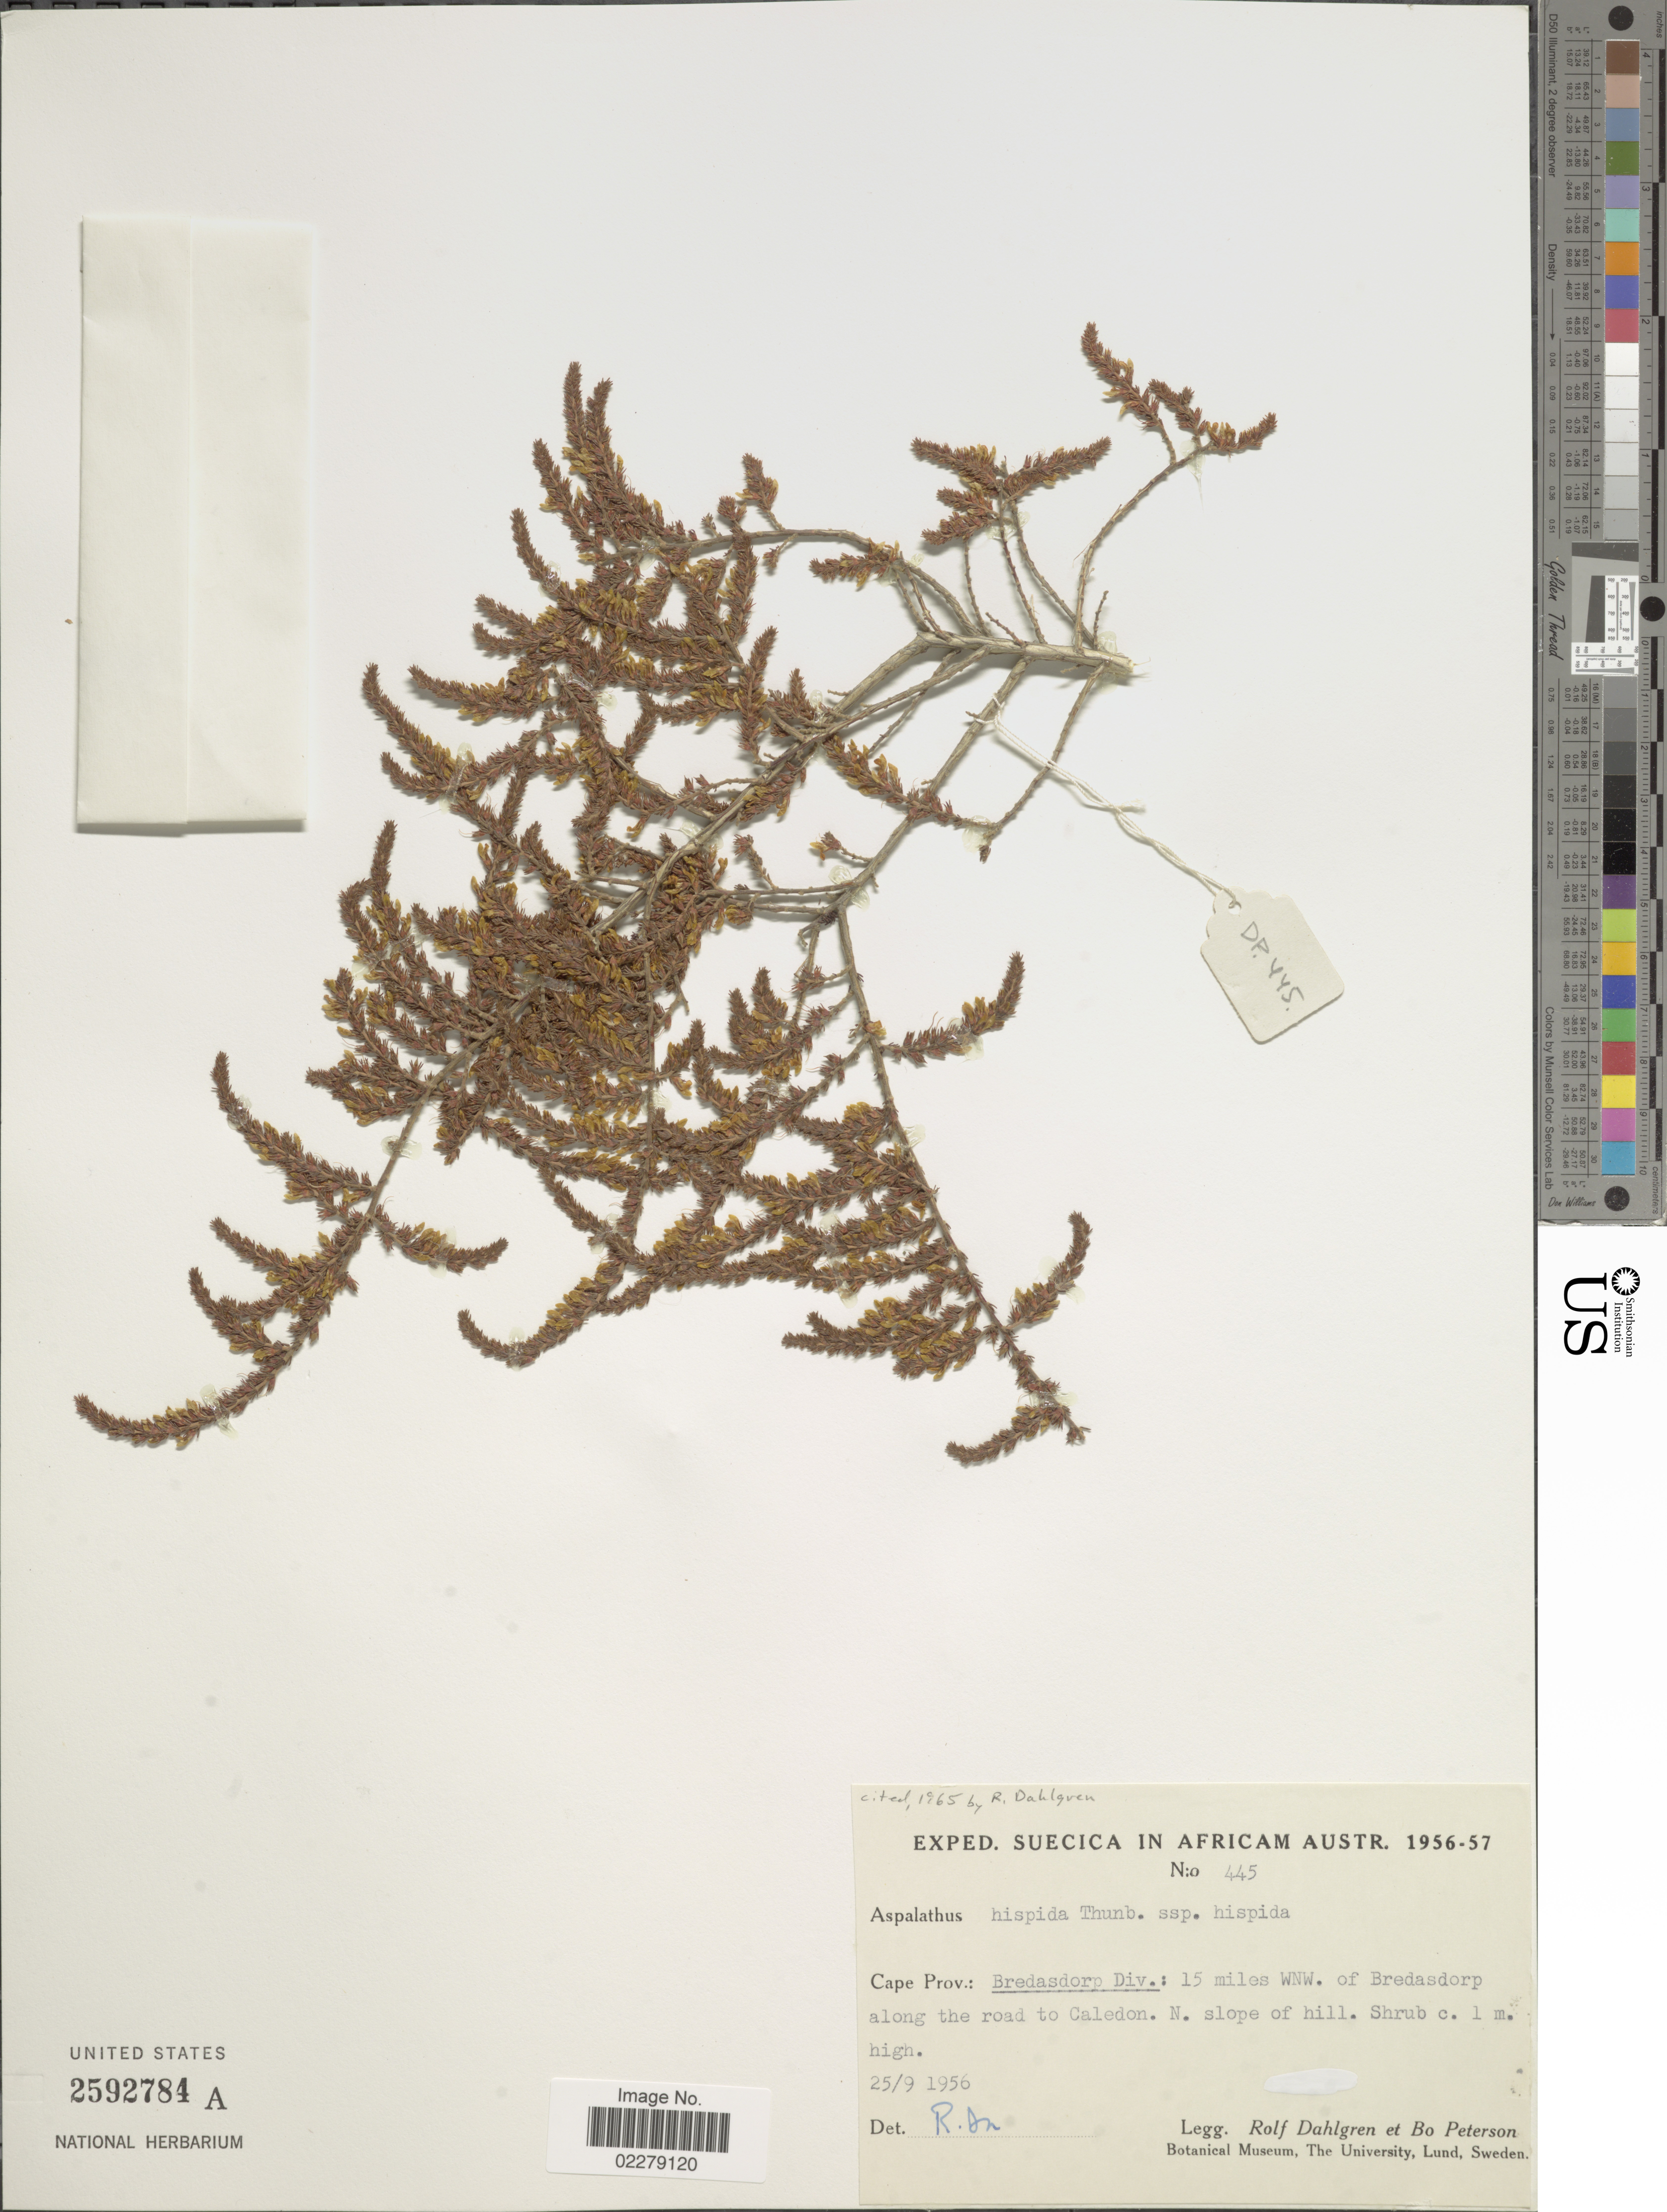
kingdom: Plantae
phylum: Tracheophyta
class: Magnoliopsida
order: Fabales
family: Fabaceae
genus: Aspalathus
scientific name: Aspalathus hispida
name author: Thunb.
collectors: R. Dahlgren & B. H. Peterson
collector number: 445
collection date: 1956-09-25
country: South Africa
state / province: Western Cape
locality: Bredasdorp Div.: 15 miles WNW of Bredasdorp along the road to Caledon. N. slope of hill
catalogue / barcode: US 2592784